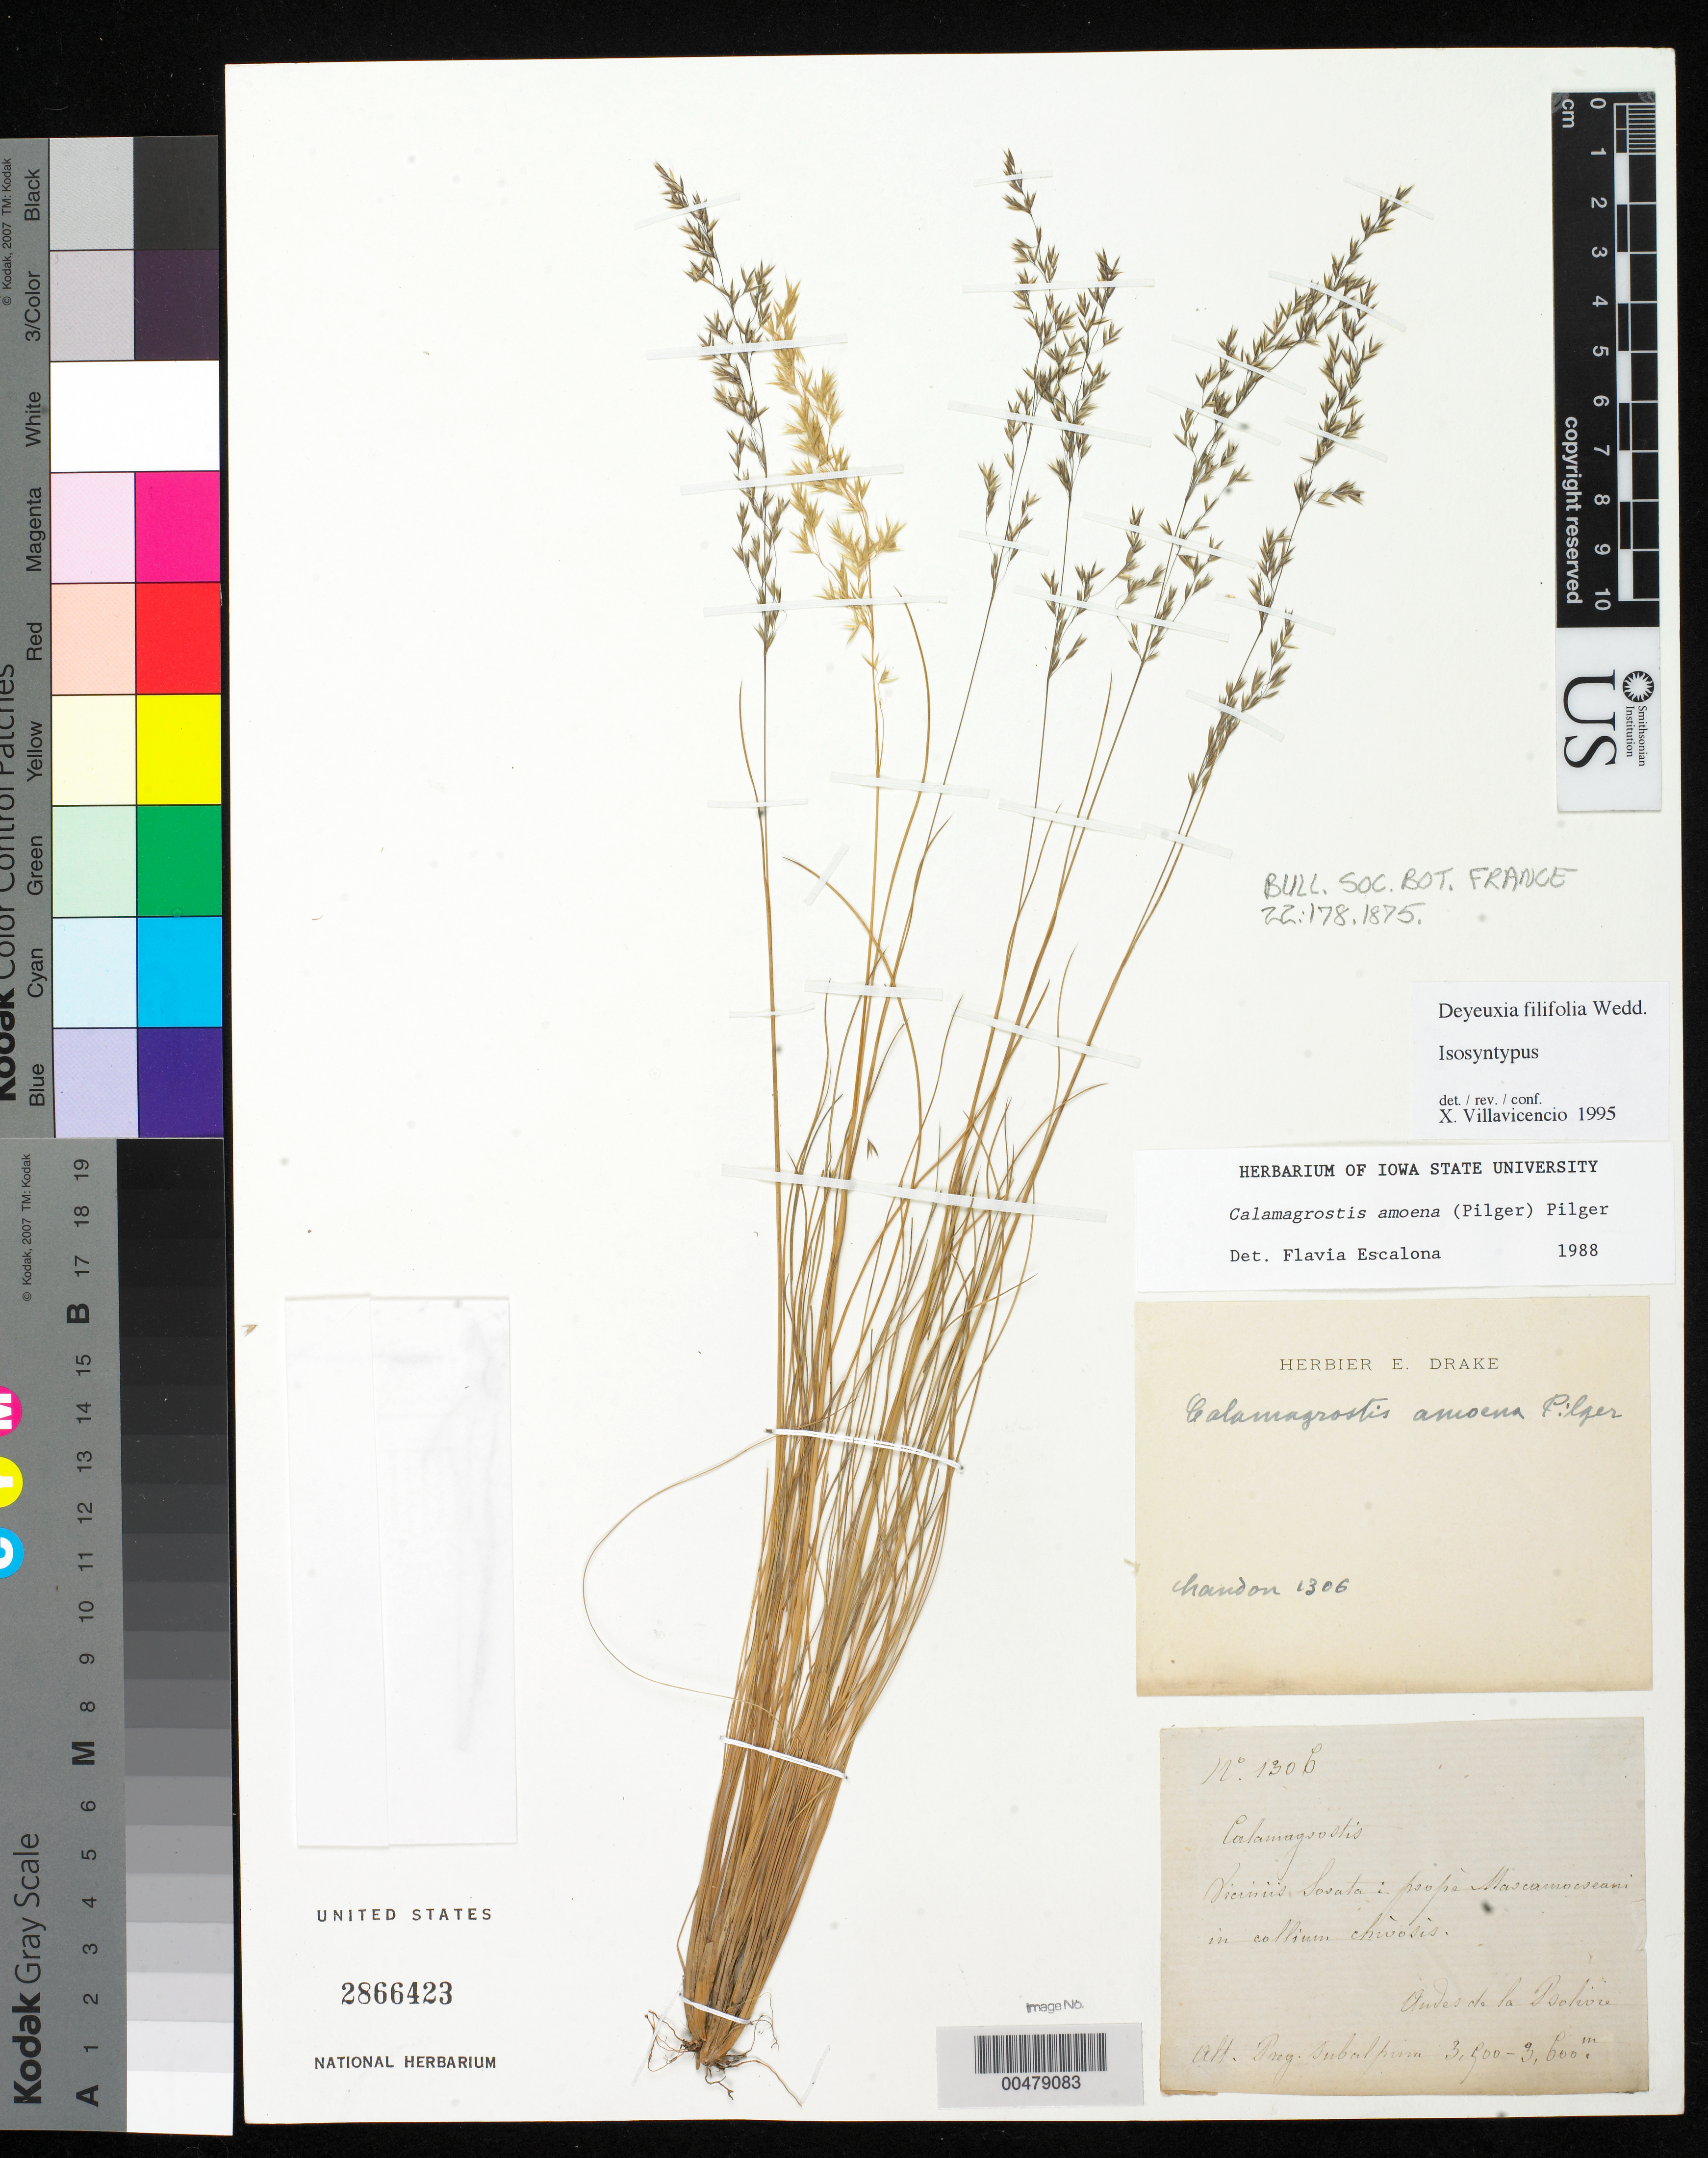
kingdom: Plantae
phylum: Tracheophyta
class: Liliopsida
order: Poales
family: Poaceae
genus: Deyeuxia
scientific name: Deyeuxia filifolia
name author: Wedd.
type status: Isosyntype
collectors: G. Mandon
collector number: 1306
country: Bolivia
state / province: La Paz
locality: Andes, vicinis Sorata prope (Mascamocreani). [Andes, vicinity of Sorata near "Mascamocreani"].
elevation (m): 3500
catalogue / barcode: US 2866423